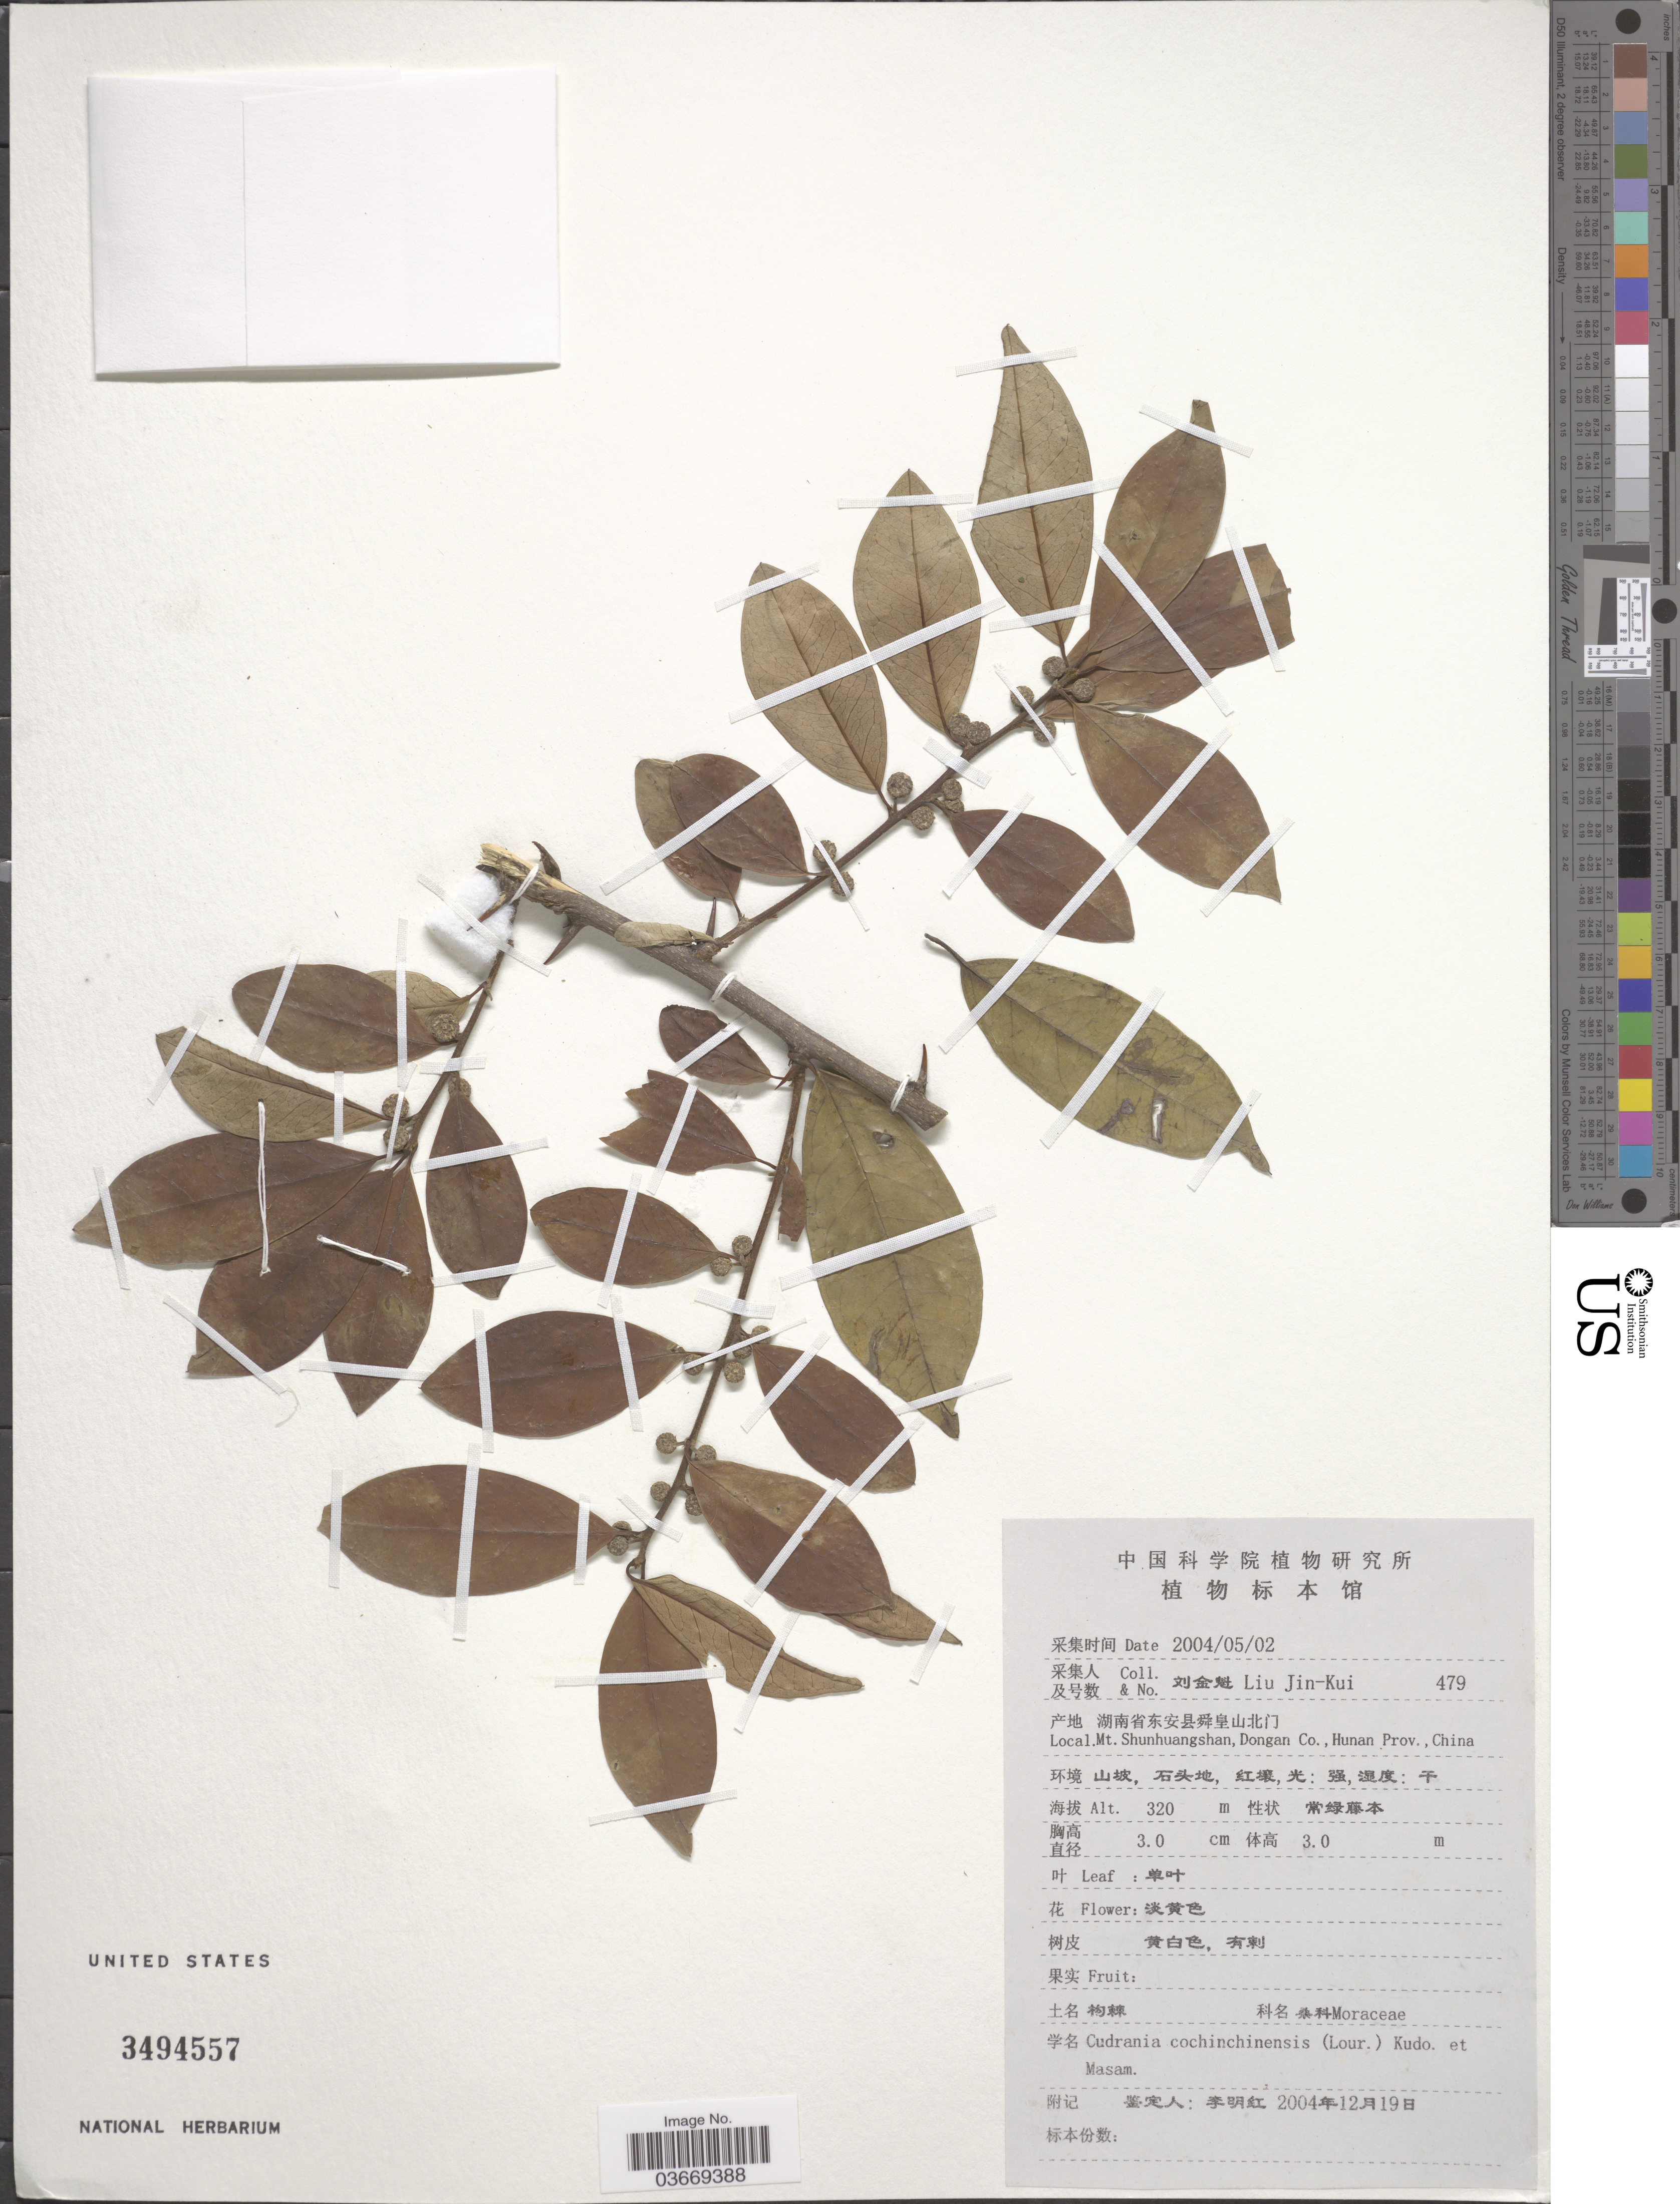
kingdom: Plantae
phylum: Tracheophyta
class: Magnoliopsida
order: Rosales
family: Moraceae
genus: Maclura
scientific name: Maclura cochinchinensis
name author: (Lour.) Corner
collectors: Liu Jin-Kui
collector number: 479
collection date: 2004-05-02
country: China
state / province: Hunan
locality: Mt. Shunhuangshan, Dongan Co.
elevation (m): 320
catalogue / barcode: US 3494557